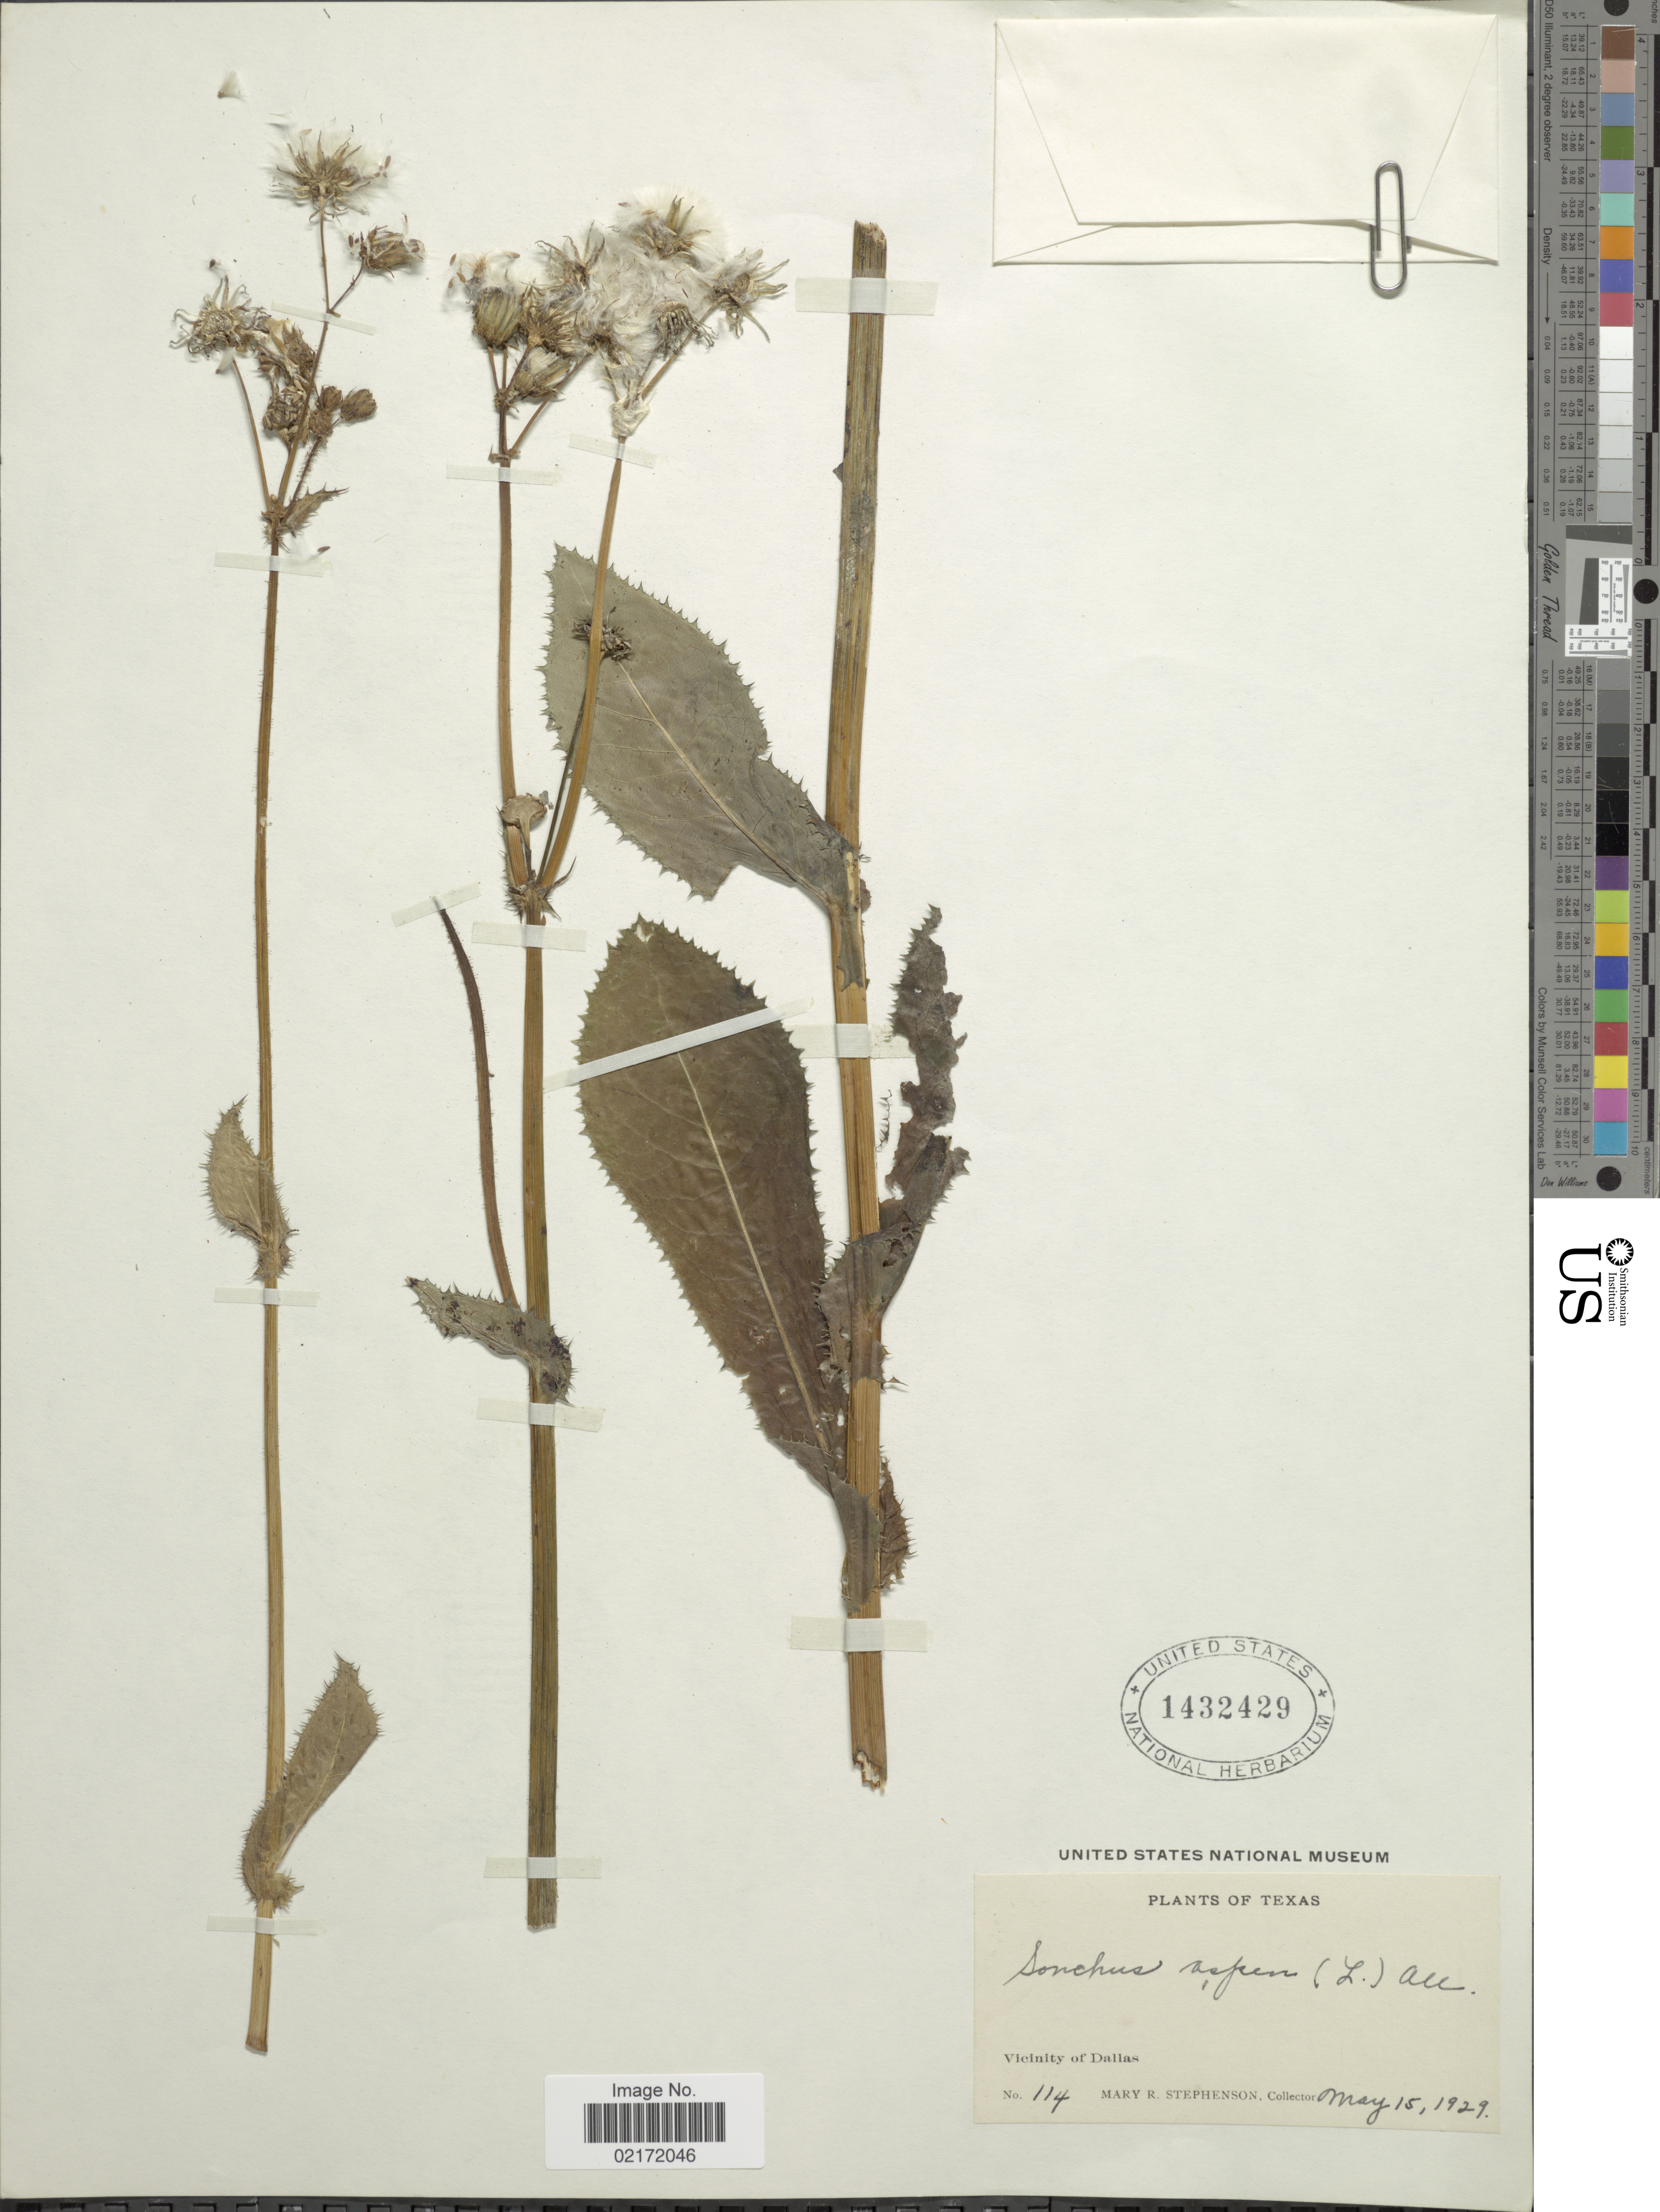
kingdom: Plantae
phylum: Tracheophyta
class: Magnoliopsida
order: Asterales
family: Asteraceae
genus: Sonchus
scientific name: Sonchus asper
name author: (L.) Hill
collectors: M. Stephenson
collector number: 114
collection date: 1929-05-15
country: United States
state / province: Texas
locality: Vicinity of Dallas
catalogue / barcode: US 1432429